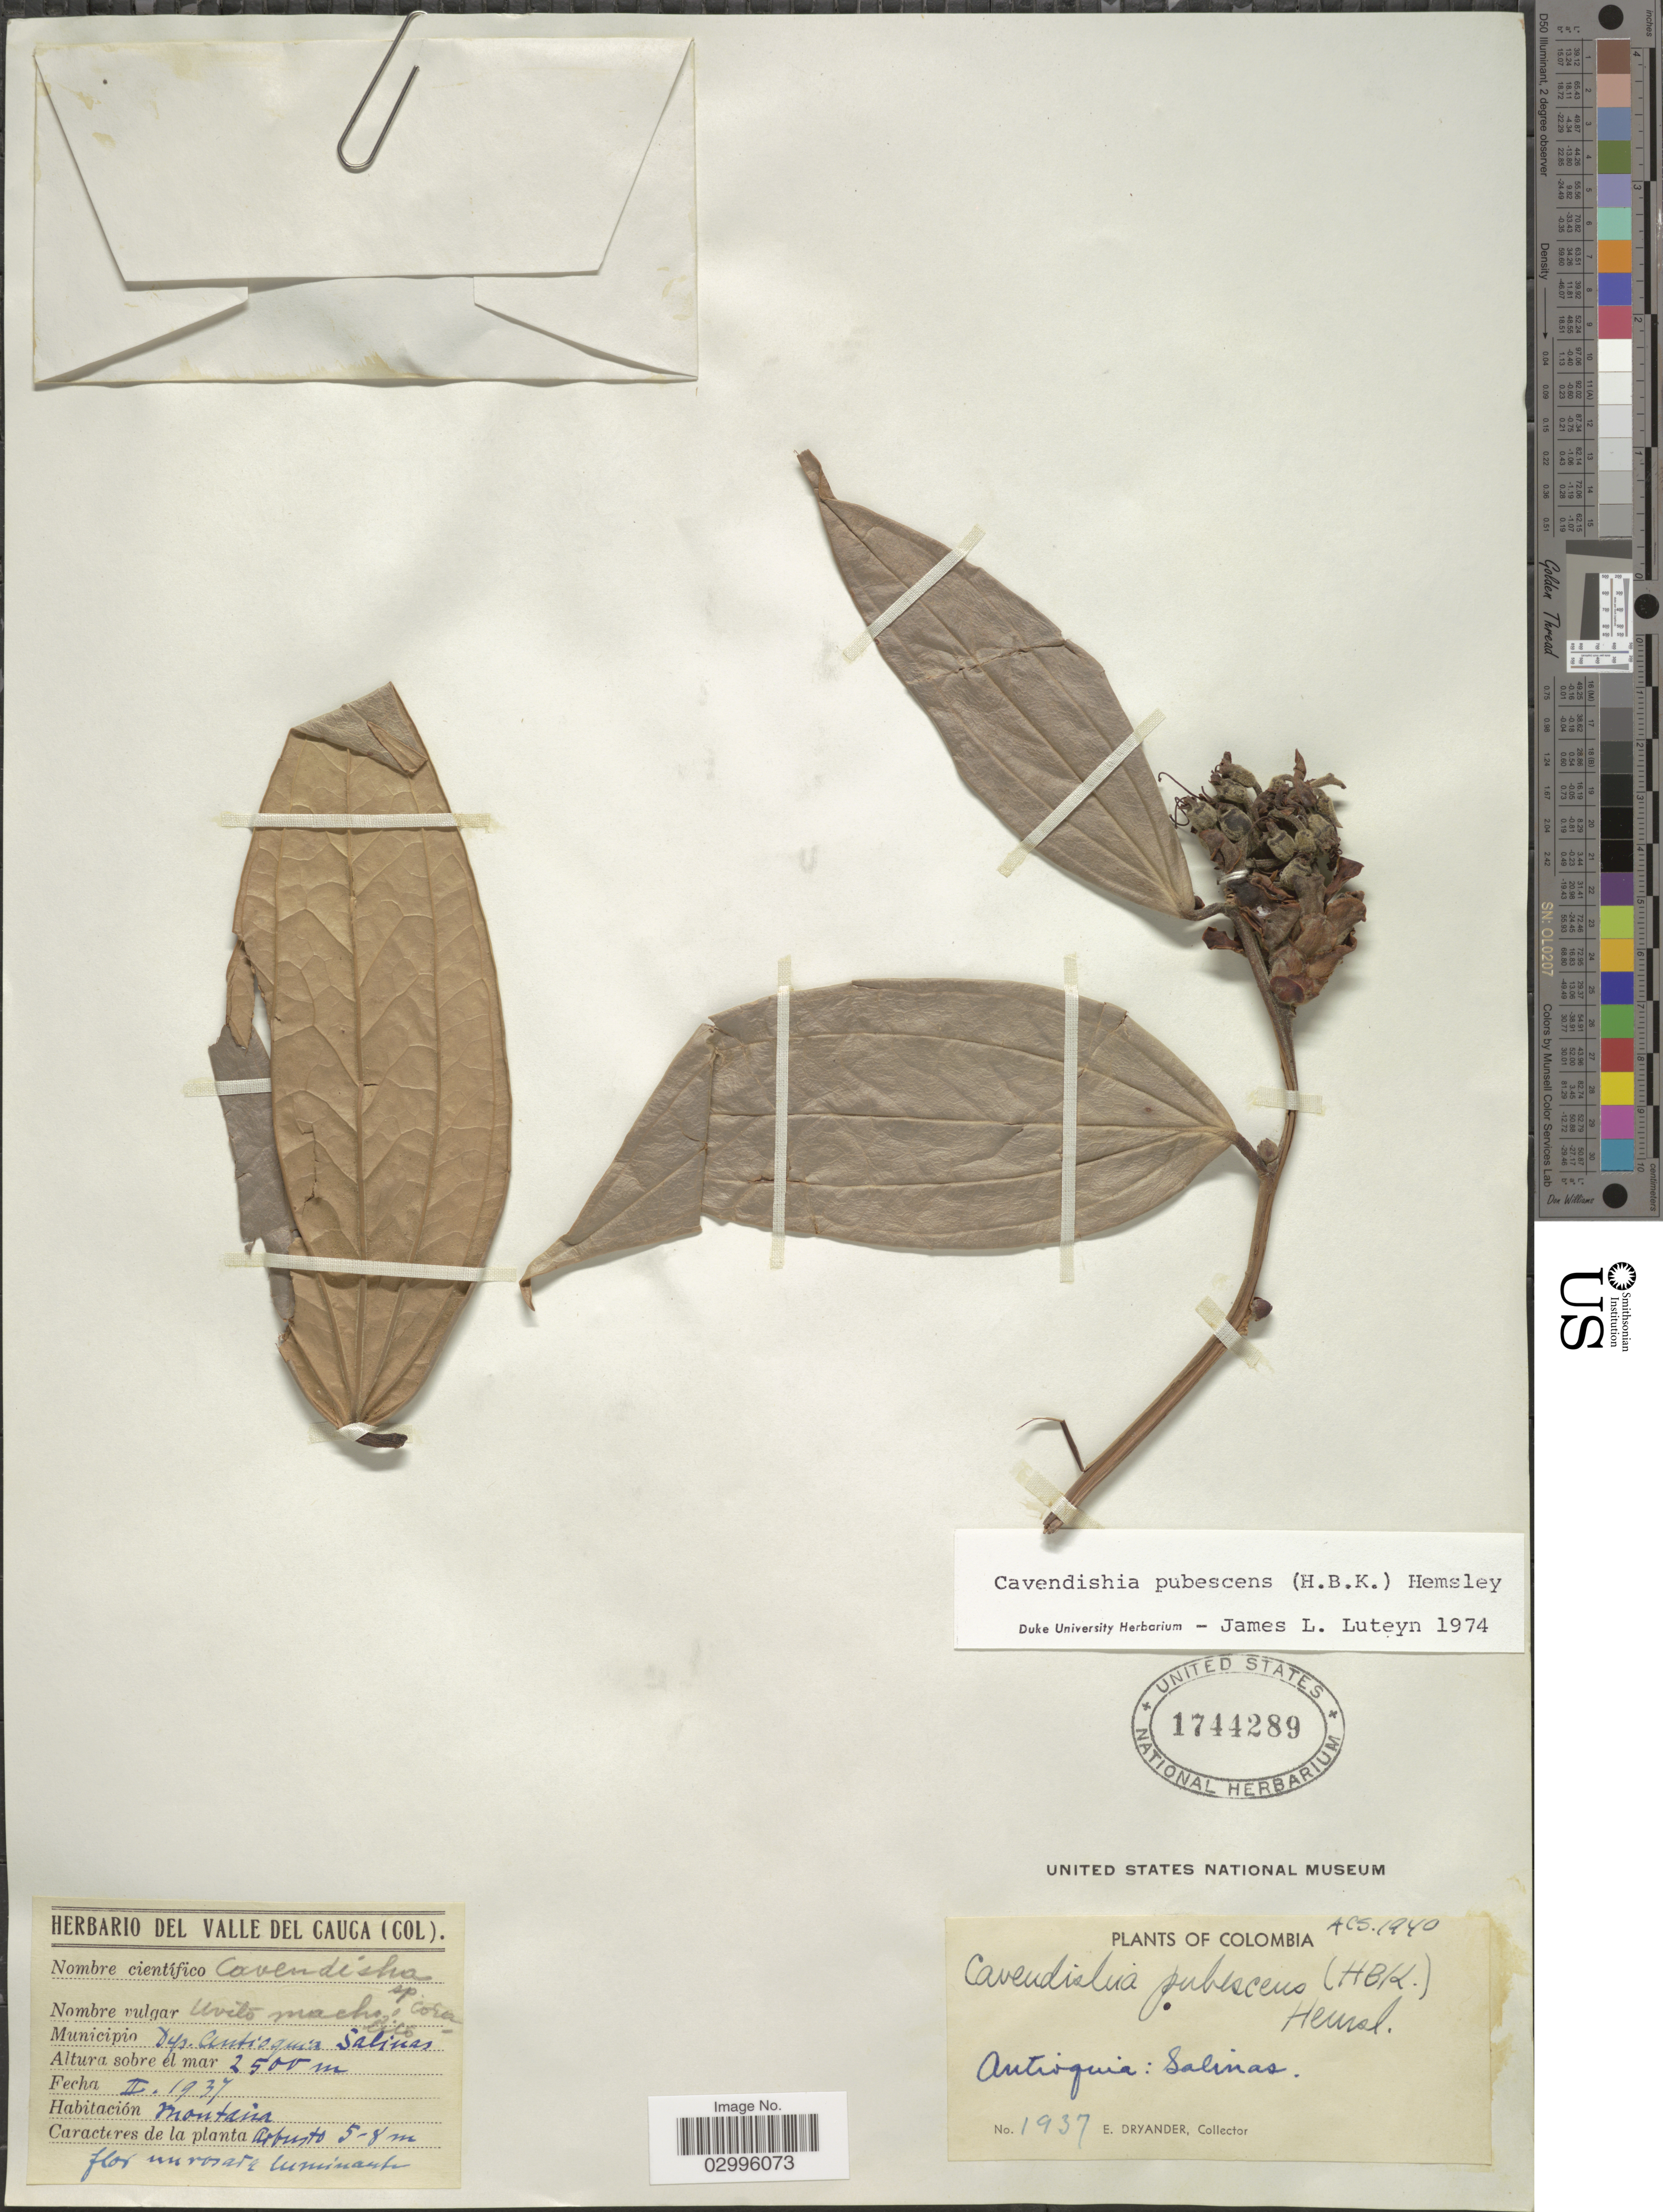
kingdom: Plantae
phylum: Tracheophyta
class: Magnoliopsida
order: Ericales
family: Ericaceae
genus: Cavendishia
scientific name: Cavendishia pubescens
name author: (Kunth) Hemsl.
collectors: E. Dryander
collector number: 1937?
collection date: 1937-02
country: Colombia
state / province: Antioquia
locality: Dep. Antioquia: Salinas.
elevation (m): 2500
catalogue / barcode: US 1744289